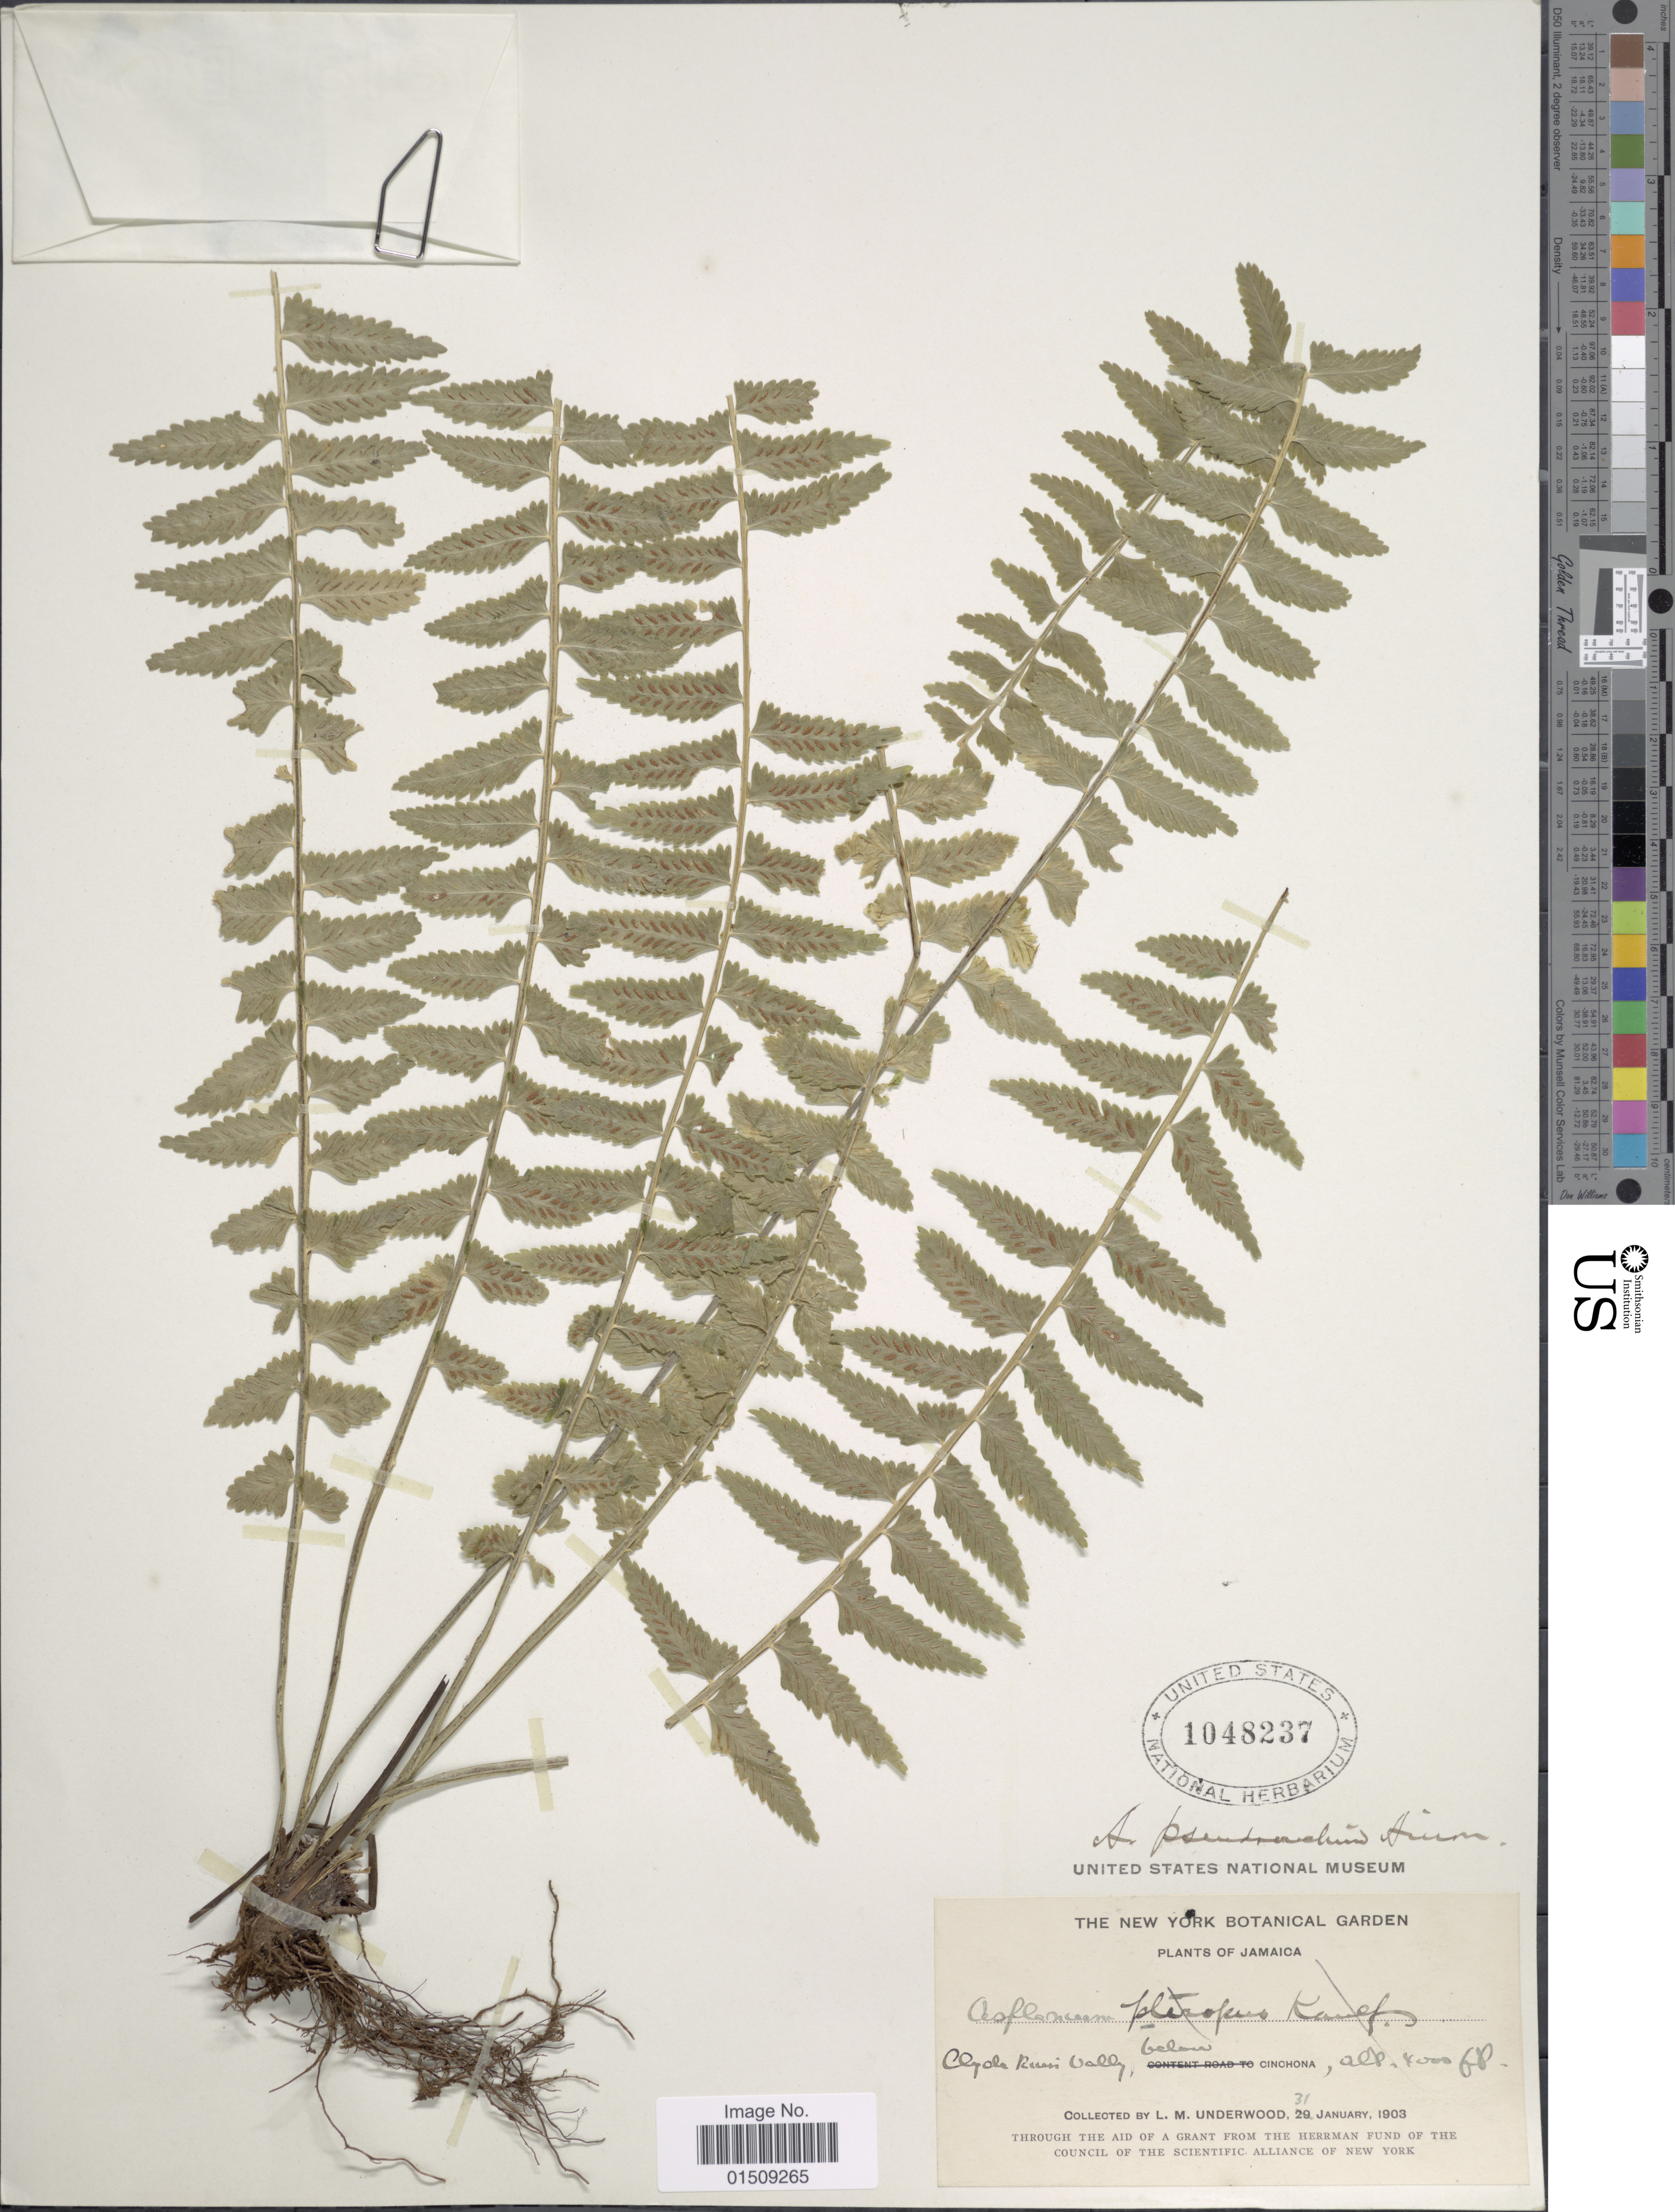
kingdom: Plantae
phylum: Tracheophyta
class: Polypodiopsida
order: Polypodiales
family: Aspleniaceae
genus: Asplenium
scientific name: Asplenium pteropus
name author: Kaulf.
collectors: L. M. Underwood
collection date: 1903-01-31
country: Jamaica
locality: Clyde River Valley, below Cinchona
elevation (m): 1219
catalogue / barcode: US 1048237